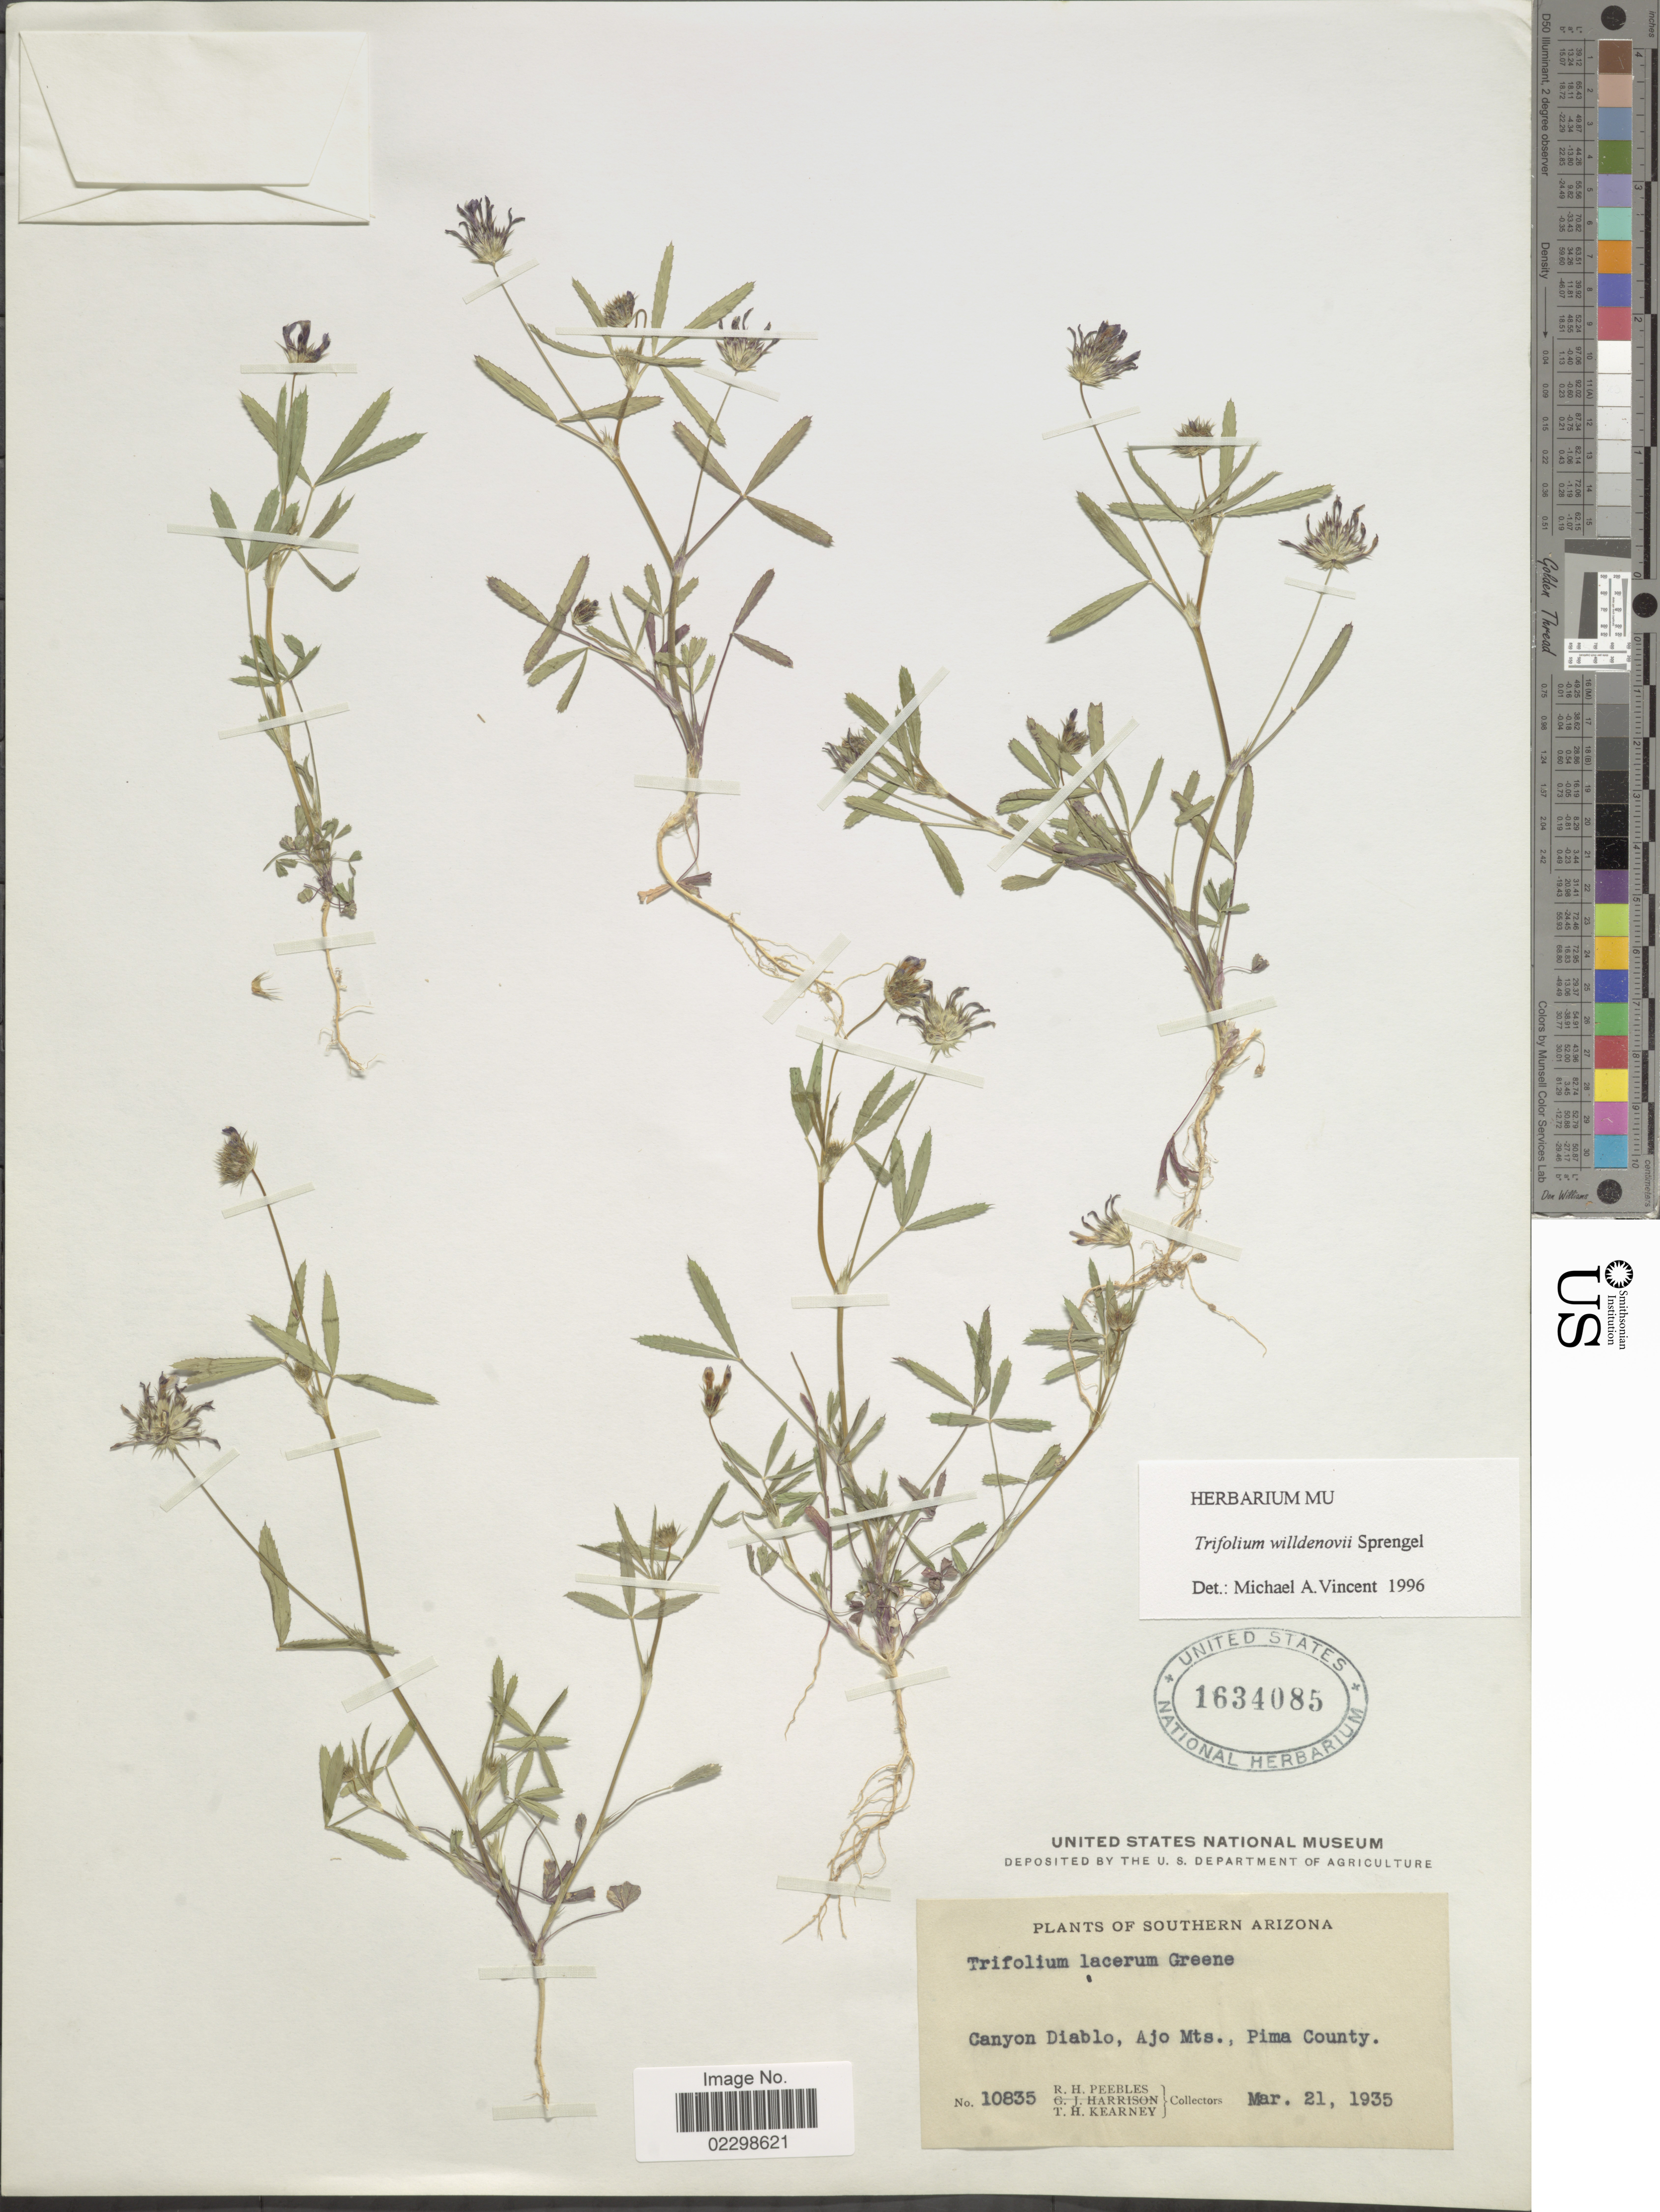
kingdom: Plantae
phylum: Tracheophyta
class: Magnoliopsida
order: Fabales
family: Fabaceae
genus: Trifolium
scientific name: Trifolium willdenovii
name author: Spreng.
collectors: R. H. Peebles & T. H. Kearney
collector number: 10835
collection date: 1935-03-21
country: United States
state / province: Arizona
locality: Southern Arizona, Canyon Diablo, Ajo Mts., Pima County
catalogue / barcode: US 1634085